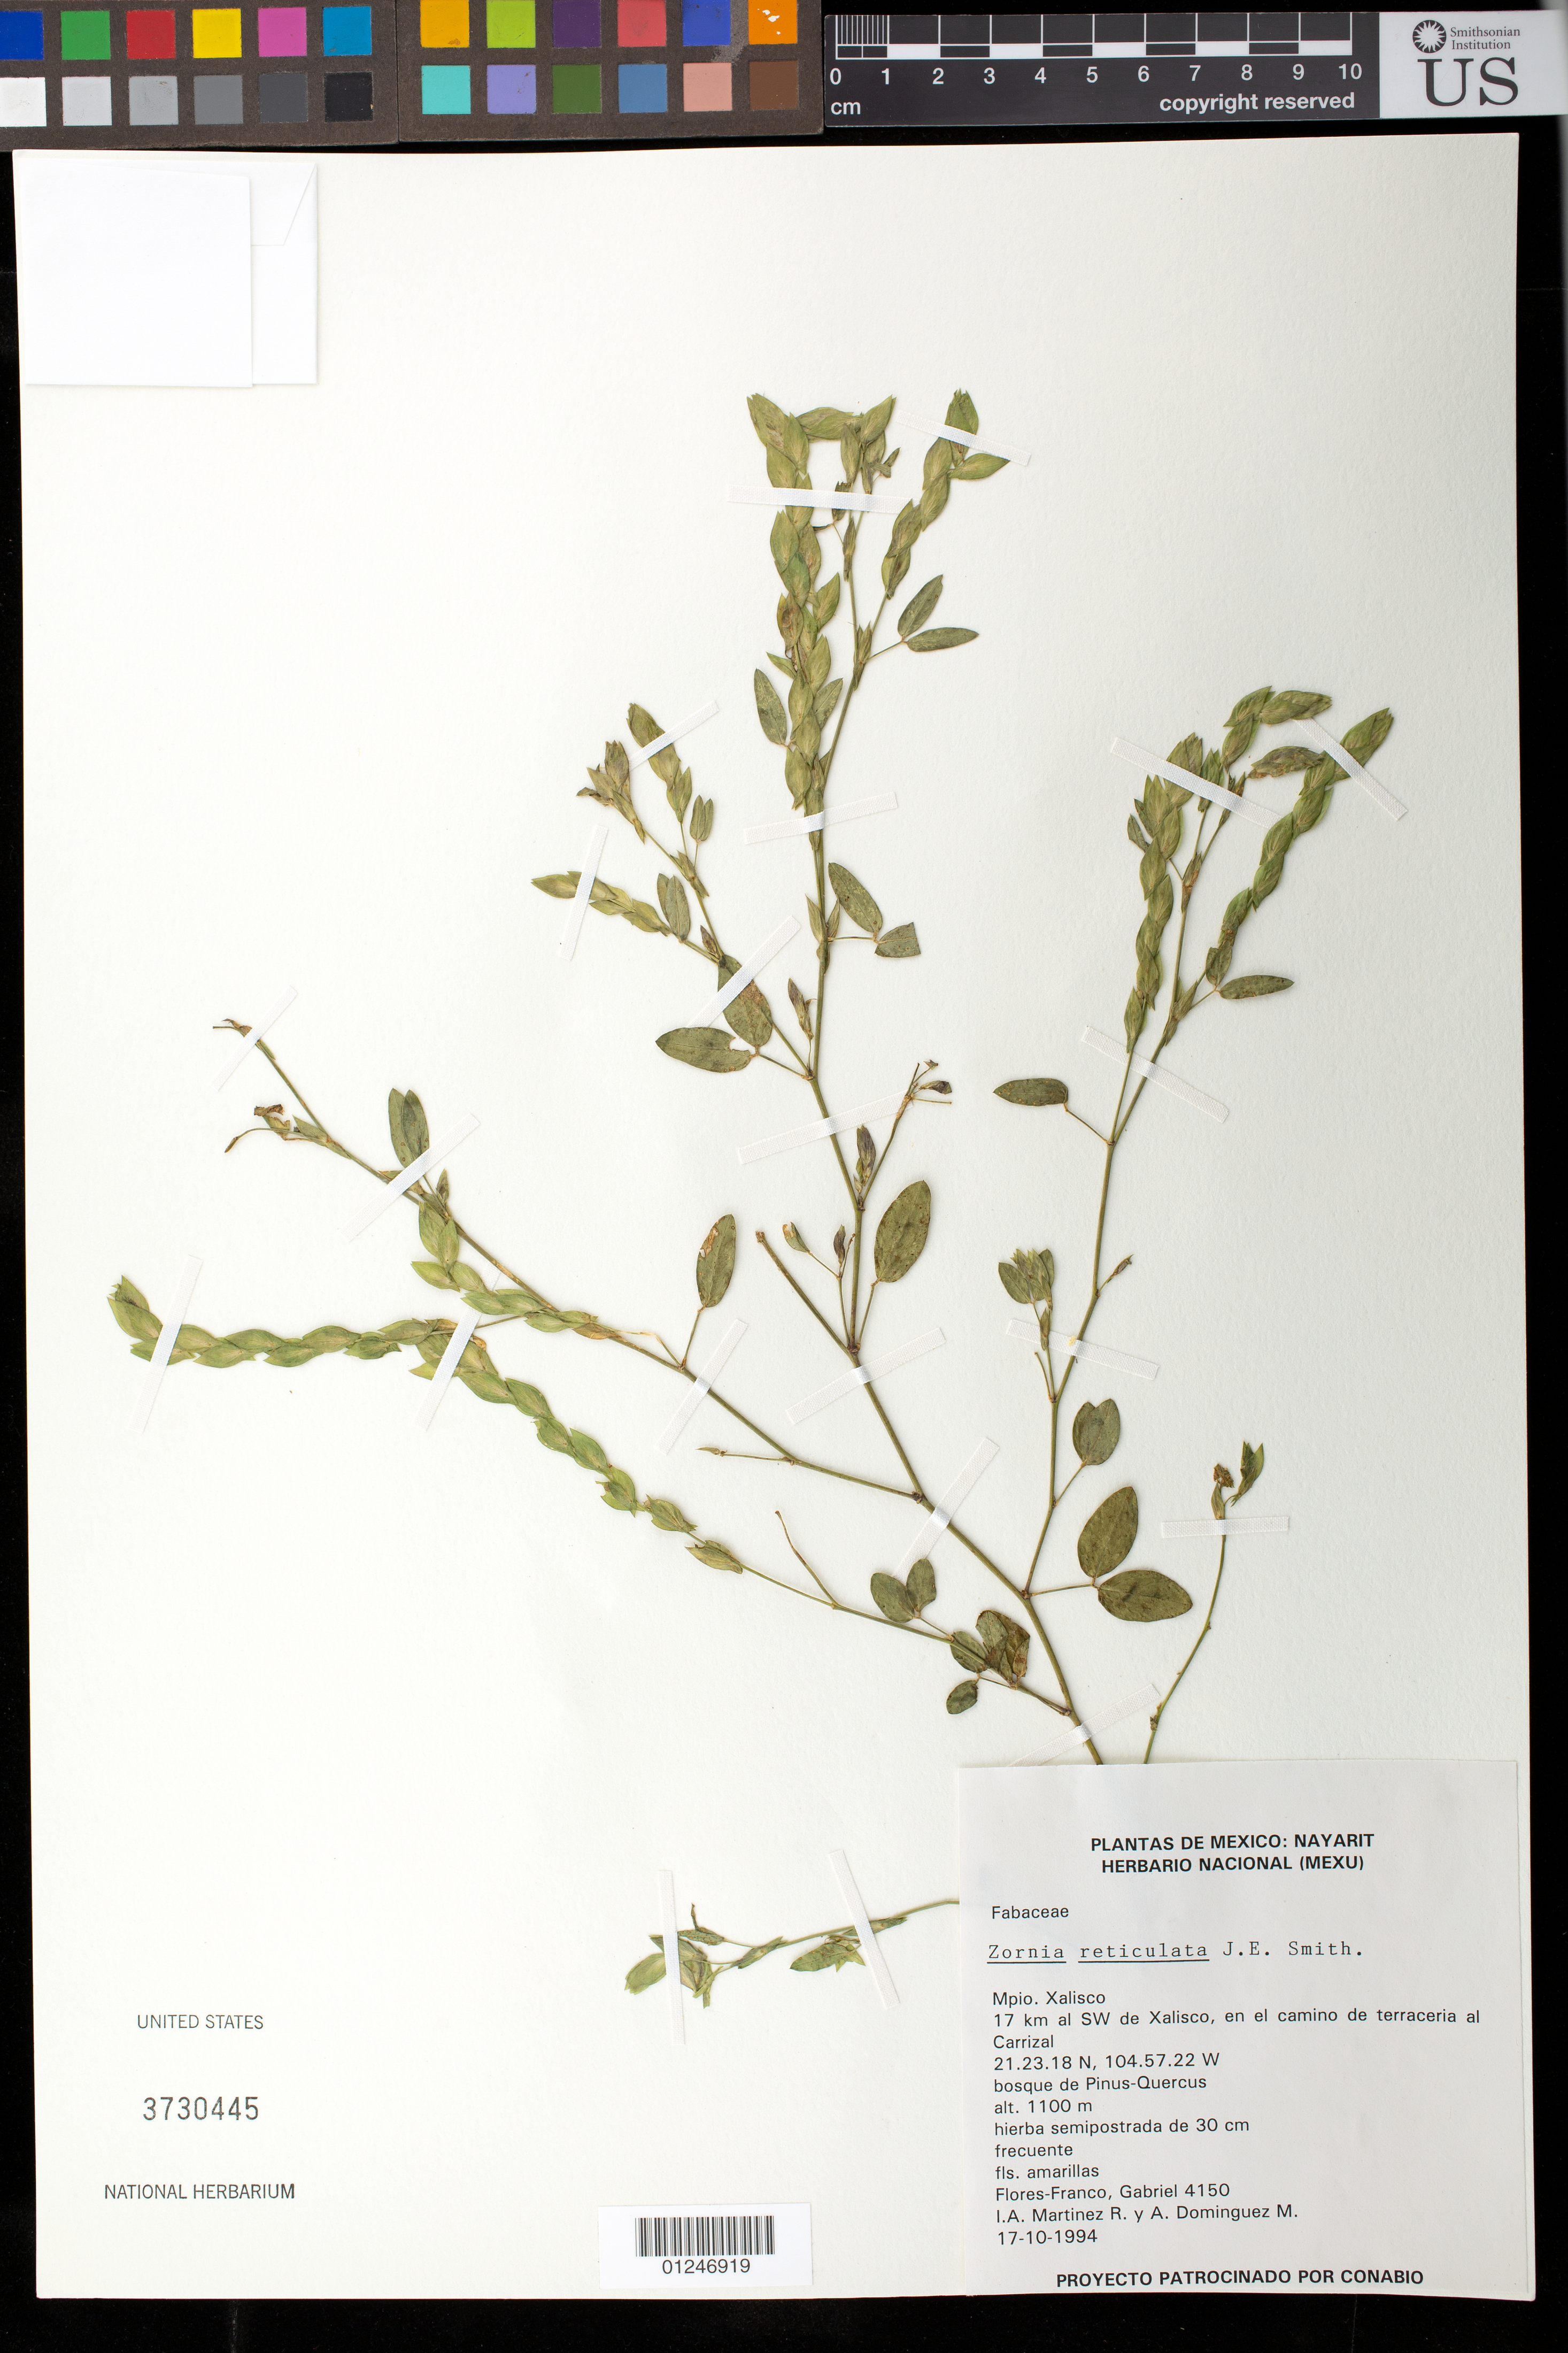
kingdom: Plantae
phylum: Tracheophyta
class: Magnoliopsida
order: Fabales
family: Fabaceae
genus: Zornia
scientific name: Zornia reticulata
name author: Sm.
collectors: G. Flores F., I. A. Martinez R. & A. Dominguez M.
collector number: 4150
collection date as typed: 17 Oct 1994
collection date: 1994-10-17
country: Mexico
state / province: Nayarit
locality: Mpio. Xalisco, 17 km al SW de Xalisco, en el camino de terraceria al Carrizal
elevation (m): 1100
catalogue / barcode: US 3730445